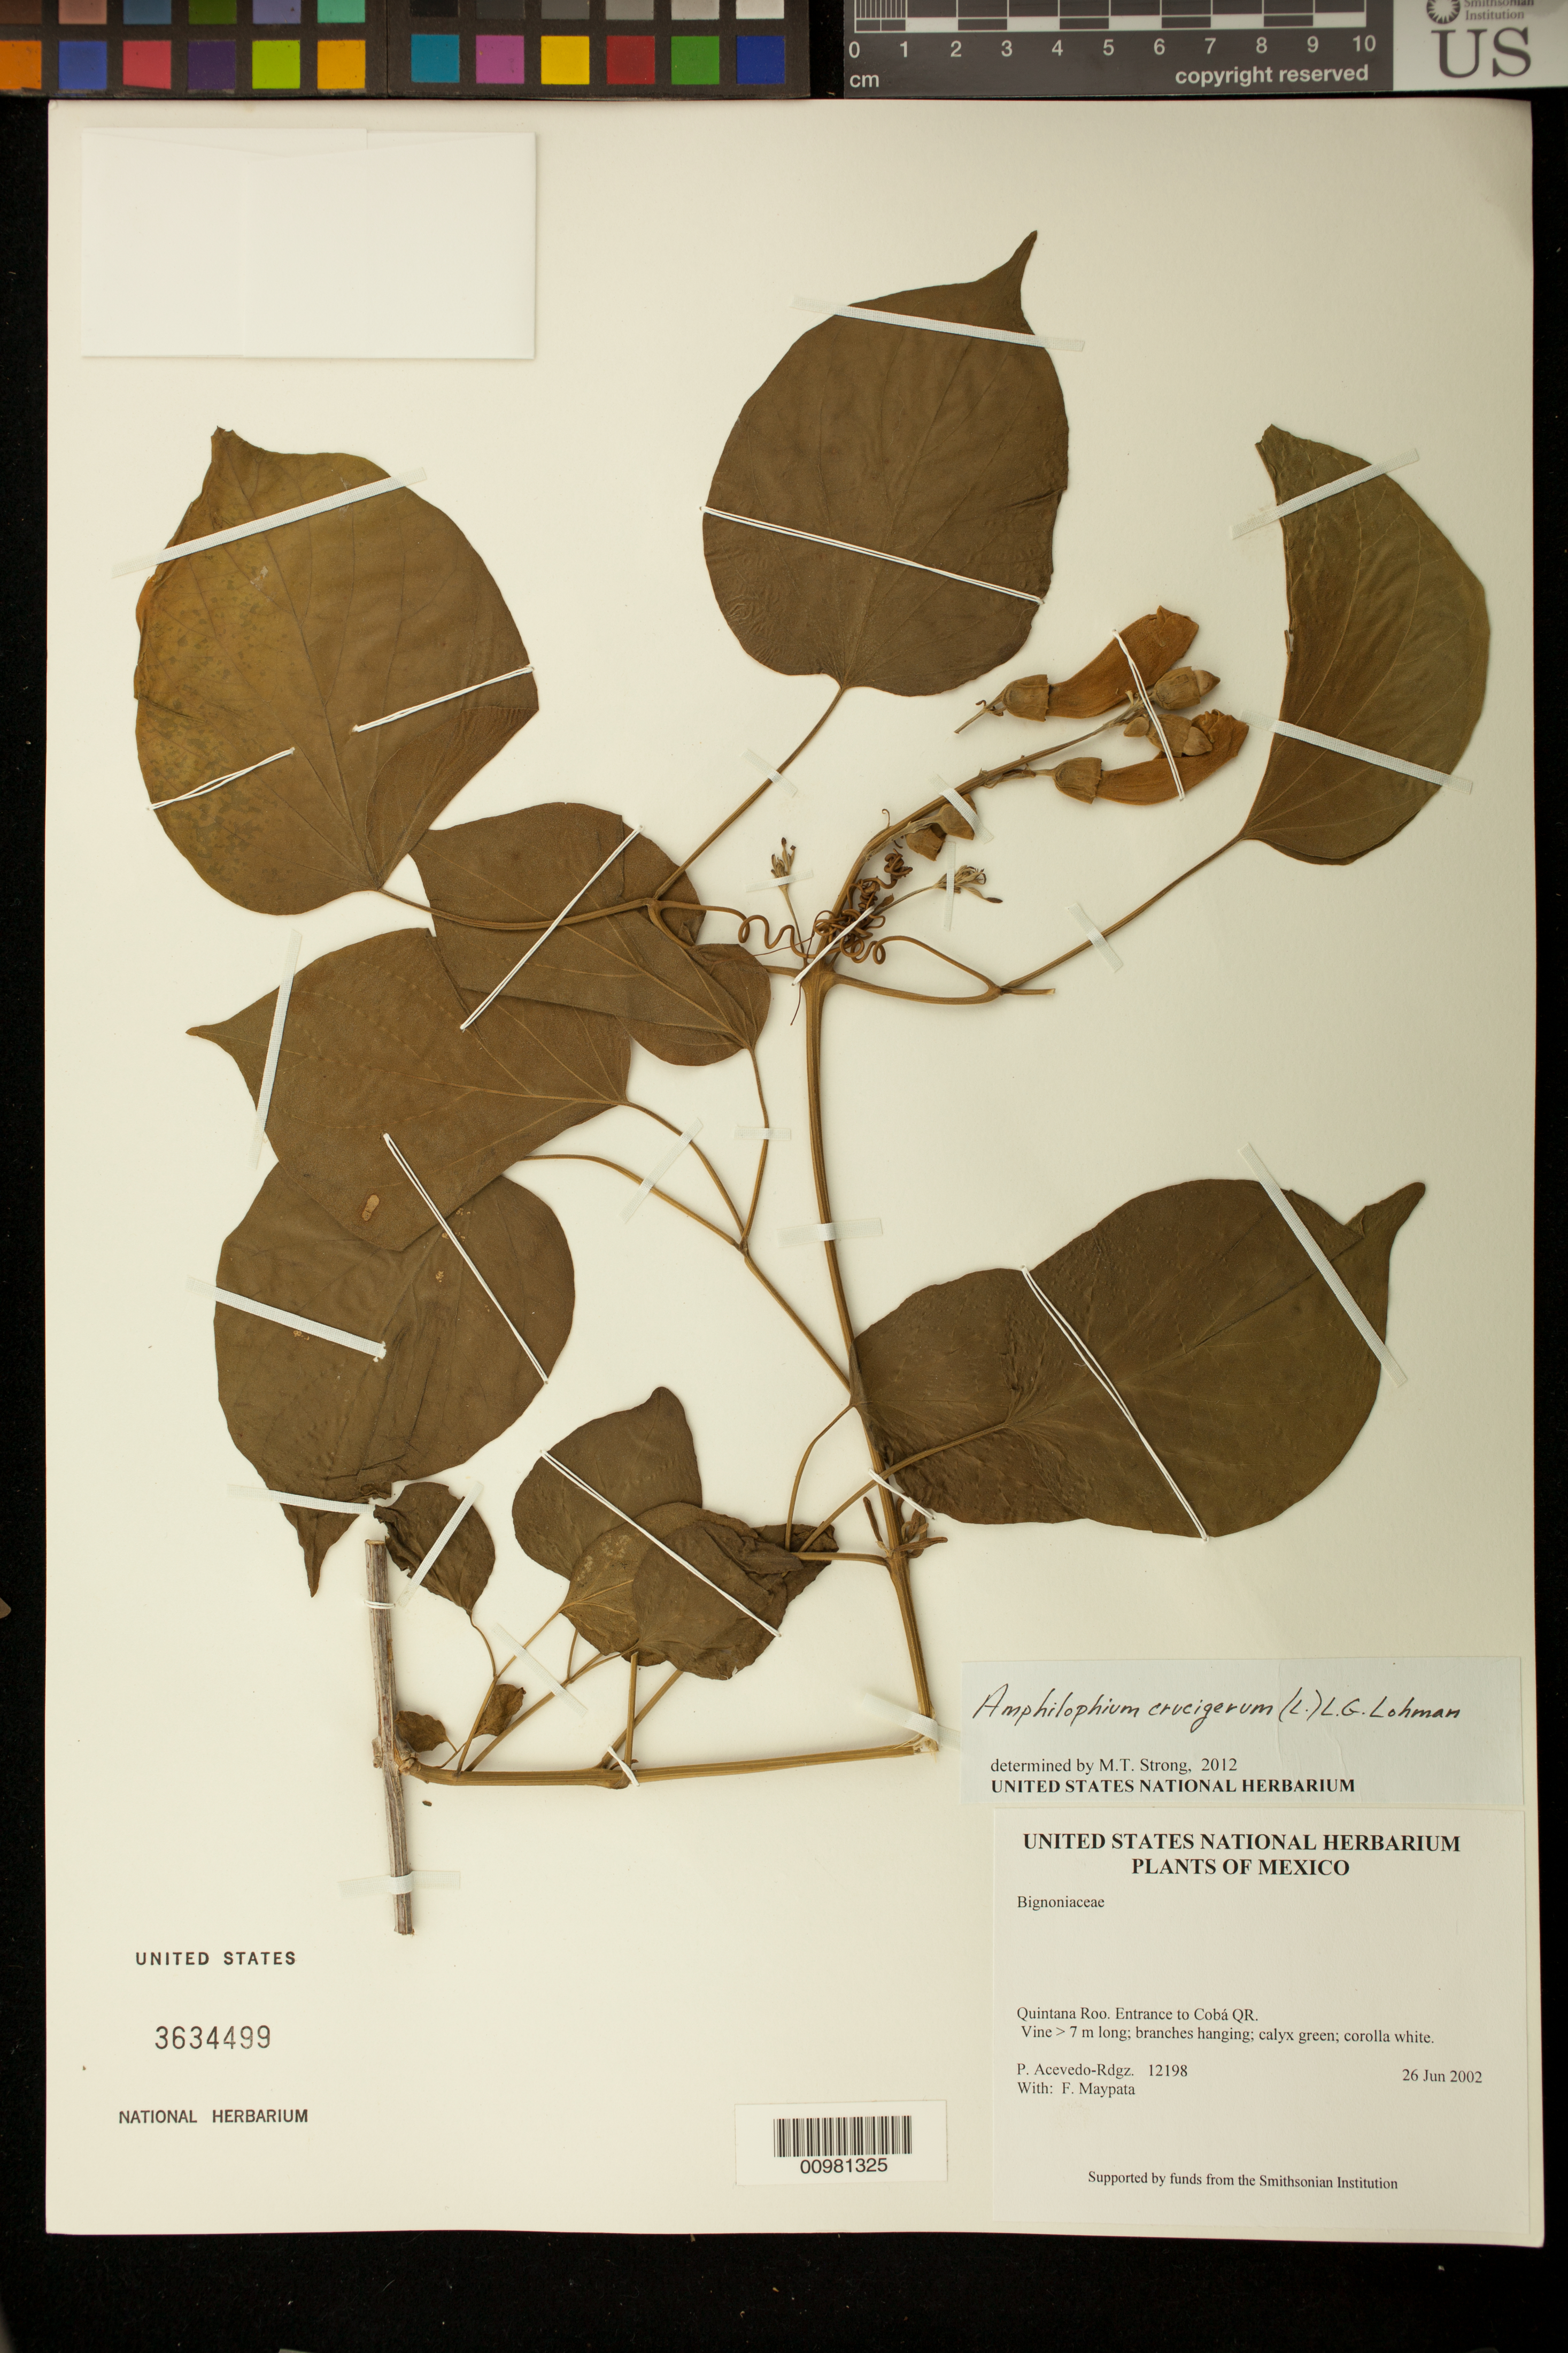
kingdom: Plantae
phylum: Tracheophyta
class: Magnoliopsida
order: Lamiales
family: Bignoniaceae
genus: Amphilophium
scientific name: Amphilophium crucigerum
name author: (L.) L.G. Lohmann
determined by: Strong, M. T., (US), Smithsonian Institution - National Museum of Natural History (UNITED STATES)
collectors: P. Acevedo-Rodr. & F. Maypata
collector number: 12198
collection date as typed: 26 Jun 2002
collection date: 2002-06-26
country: Mexico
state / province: Quintana Roo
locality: Quintana Roo. Entrance to Cobá QR.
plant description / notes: NY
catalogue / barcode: US 3634499